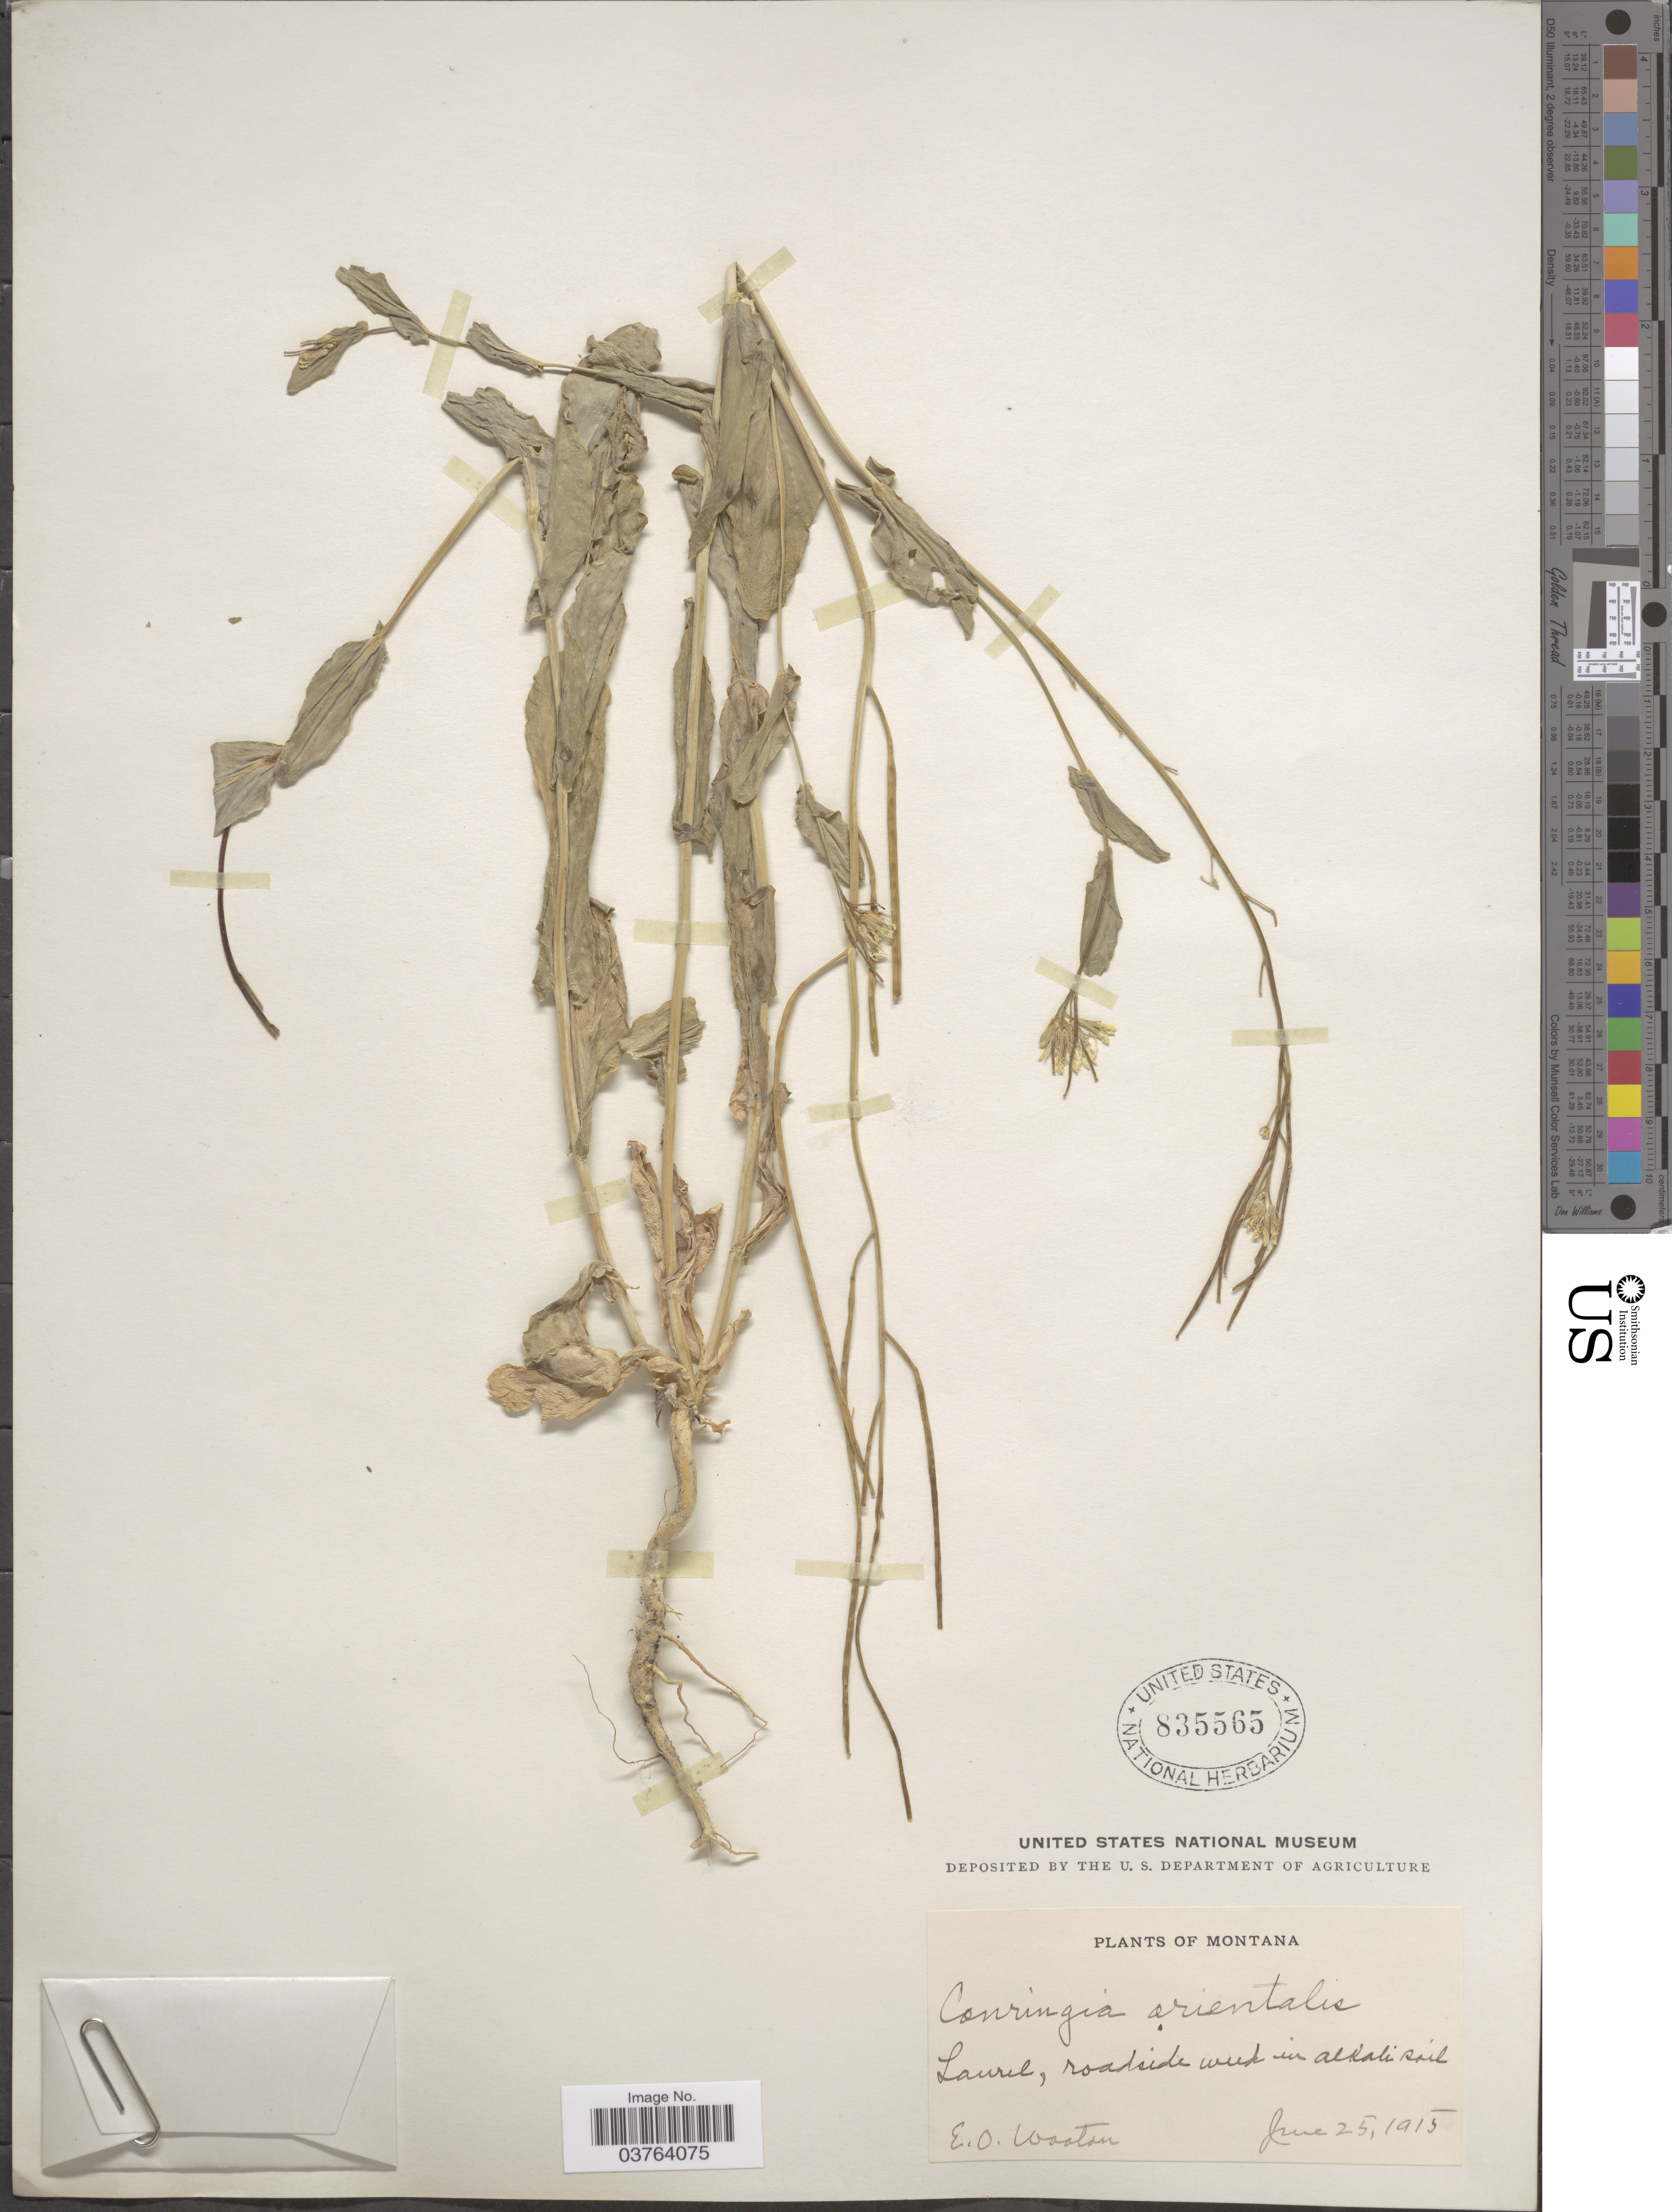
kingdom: Plantae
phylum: Tracheophyta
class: Magnoliopsida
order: Brassicales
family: Brassicaceae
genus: Conringia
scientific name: Conringia orientalis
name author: (L.) C. Presl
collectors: E. O. Wooton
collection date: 1915-06-25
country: United States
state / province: Montana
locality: Laurel.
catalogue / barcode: US 835565